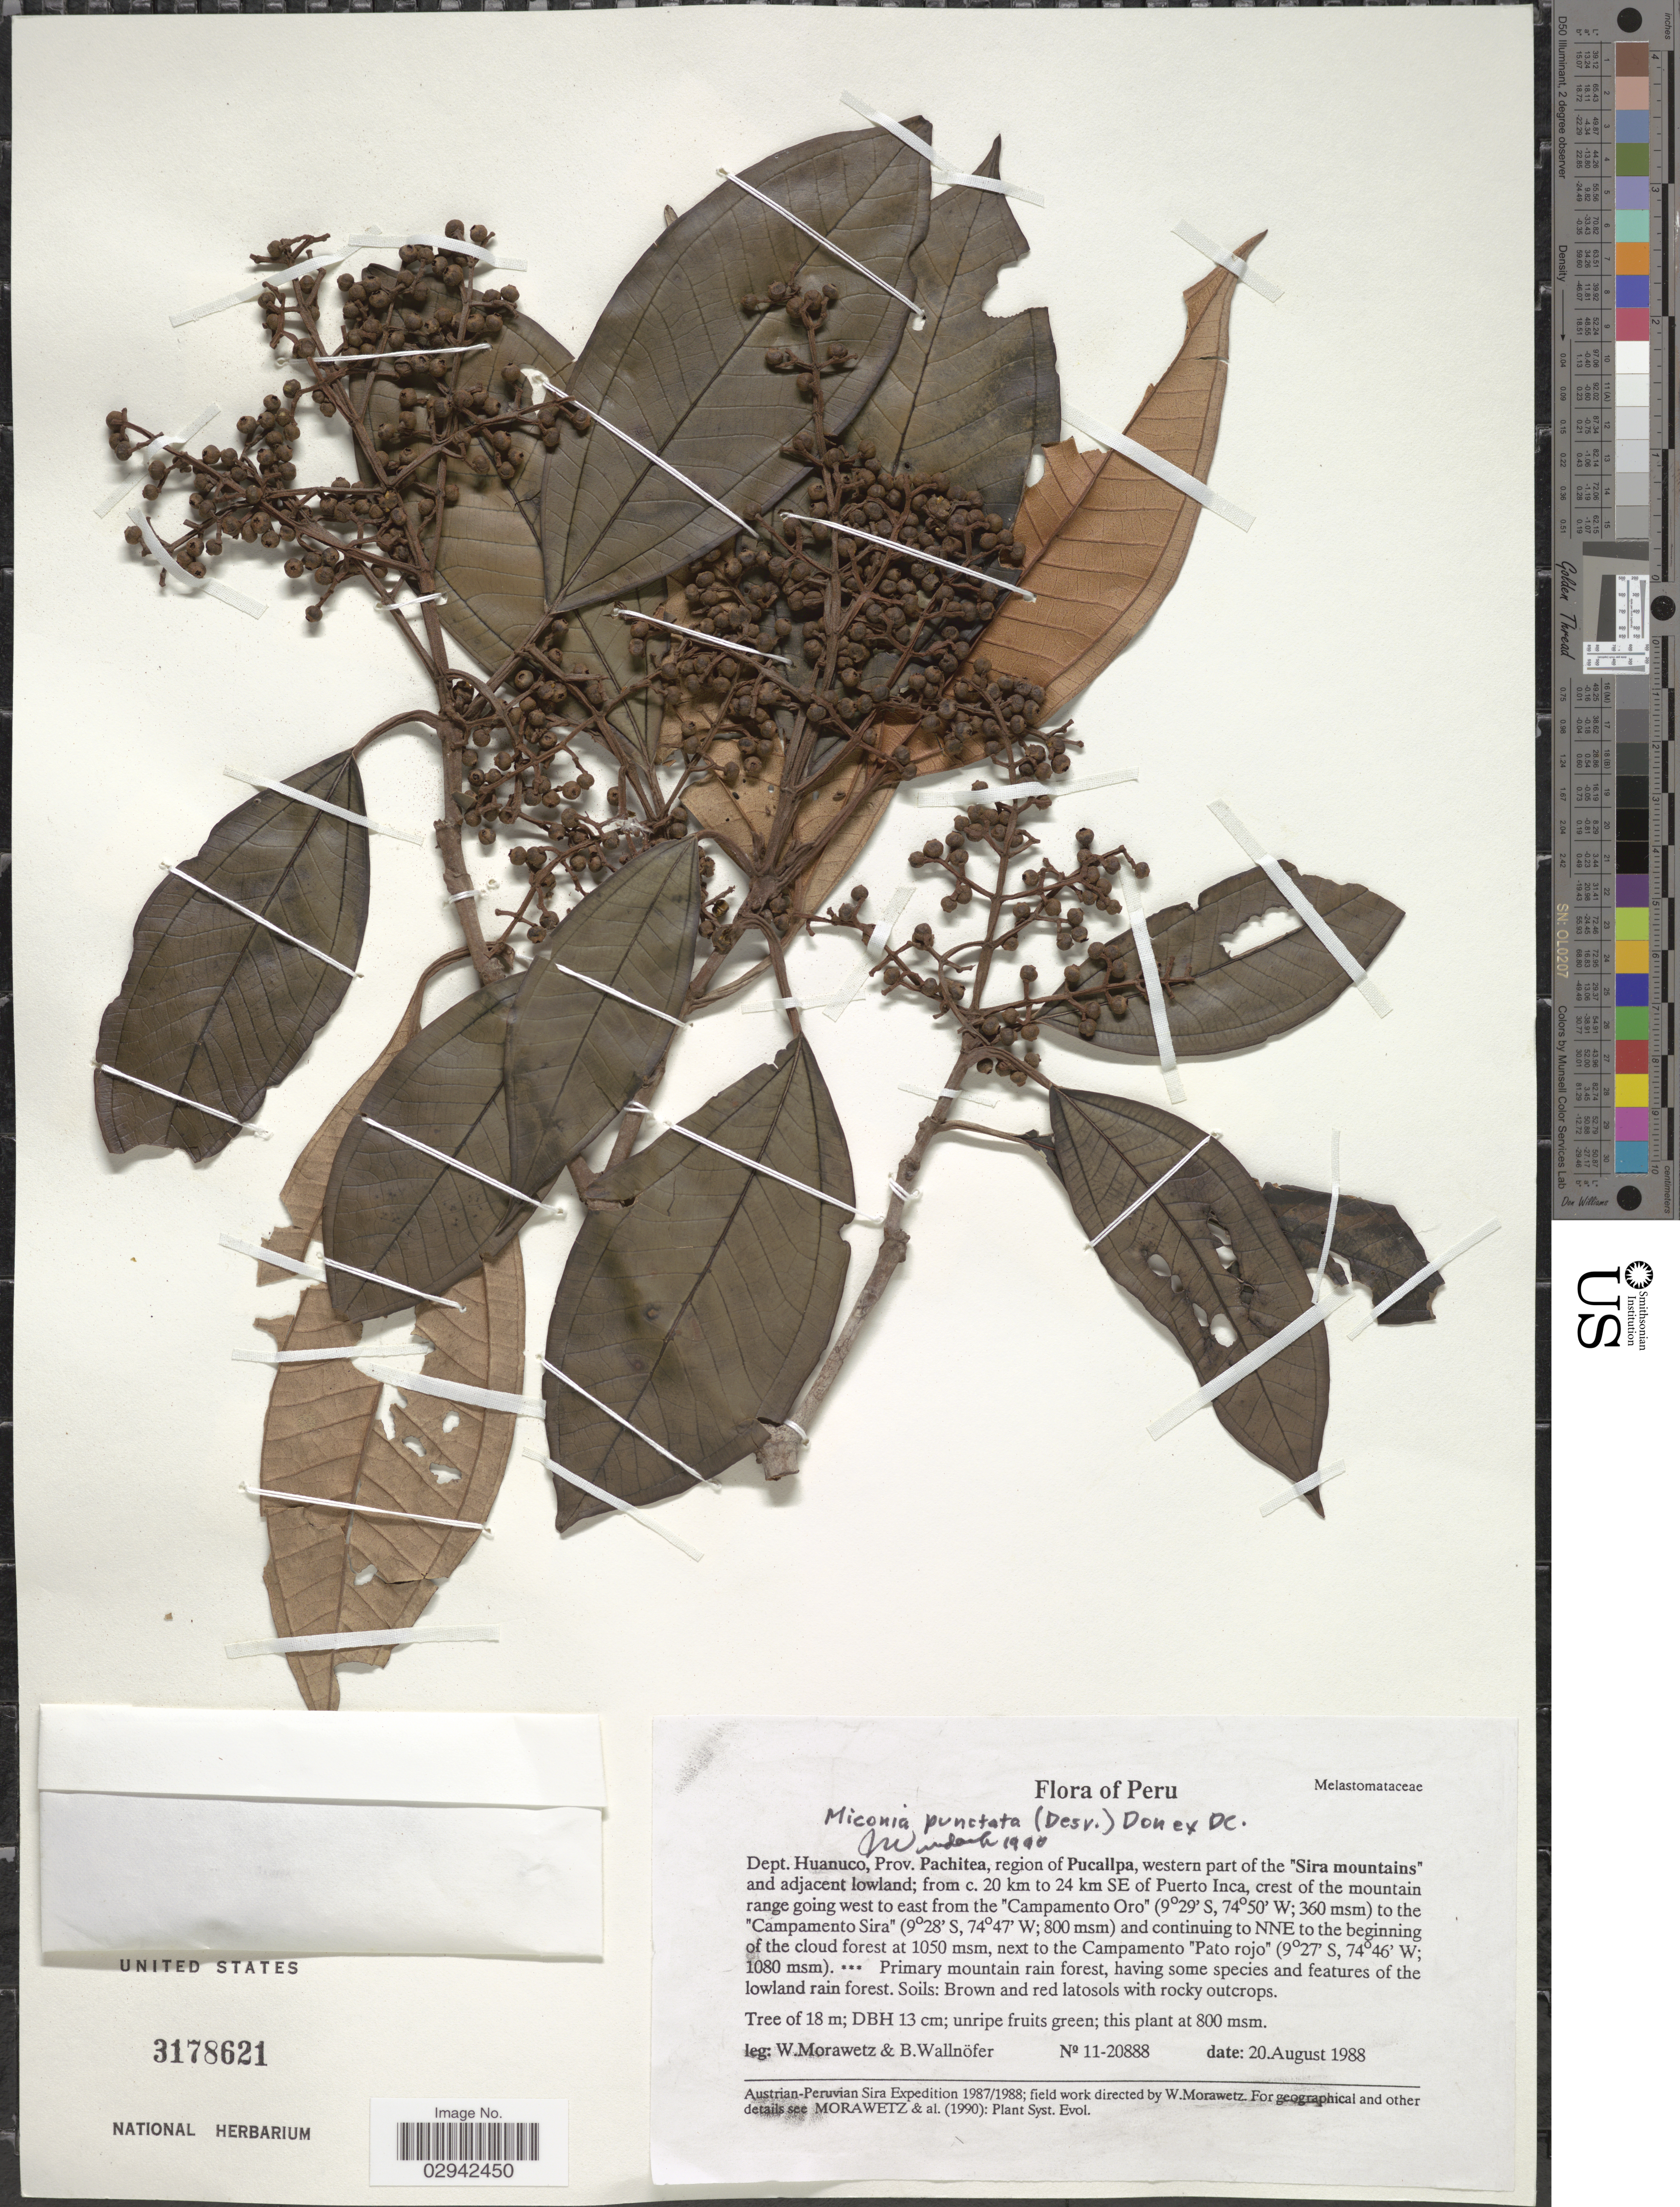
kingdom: Plantae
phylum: Tracheophyta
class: Magnoliopsida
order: Myrtales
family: Melastomataceae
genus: Miconia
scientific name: Miconia punctata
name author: (Desr.) D. Don ex DC.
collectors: W. Morawetz & B. Wallnöfer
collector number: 11-20888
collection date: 1988-08-20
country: Peru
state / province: Huánuco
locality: Dept. Huanuco, Prov. Pachitea, region of Pucallpa, western part of the "Sira Mountains"and adjacent lowland; c. 20 km SE to c. 24 km ESE of Puerto Inca, crest of the mountain range going west to east from the "Campamento Oro" to the "Campamento Sira" and continuing to NNE to the beginning of the cloud forest, next to the Campamento "Pato rojo".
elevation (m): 360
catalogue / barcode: US 3178621